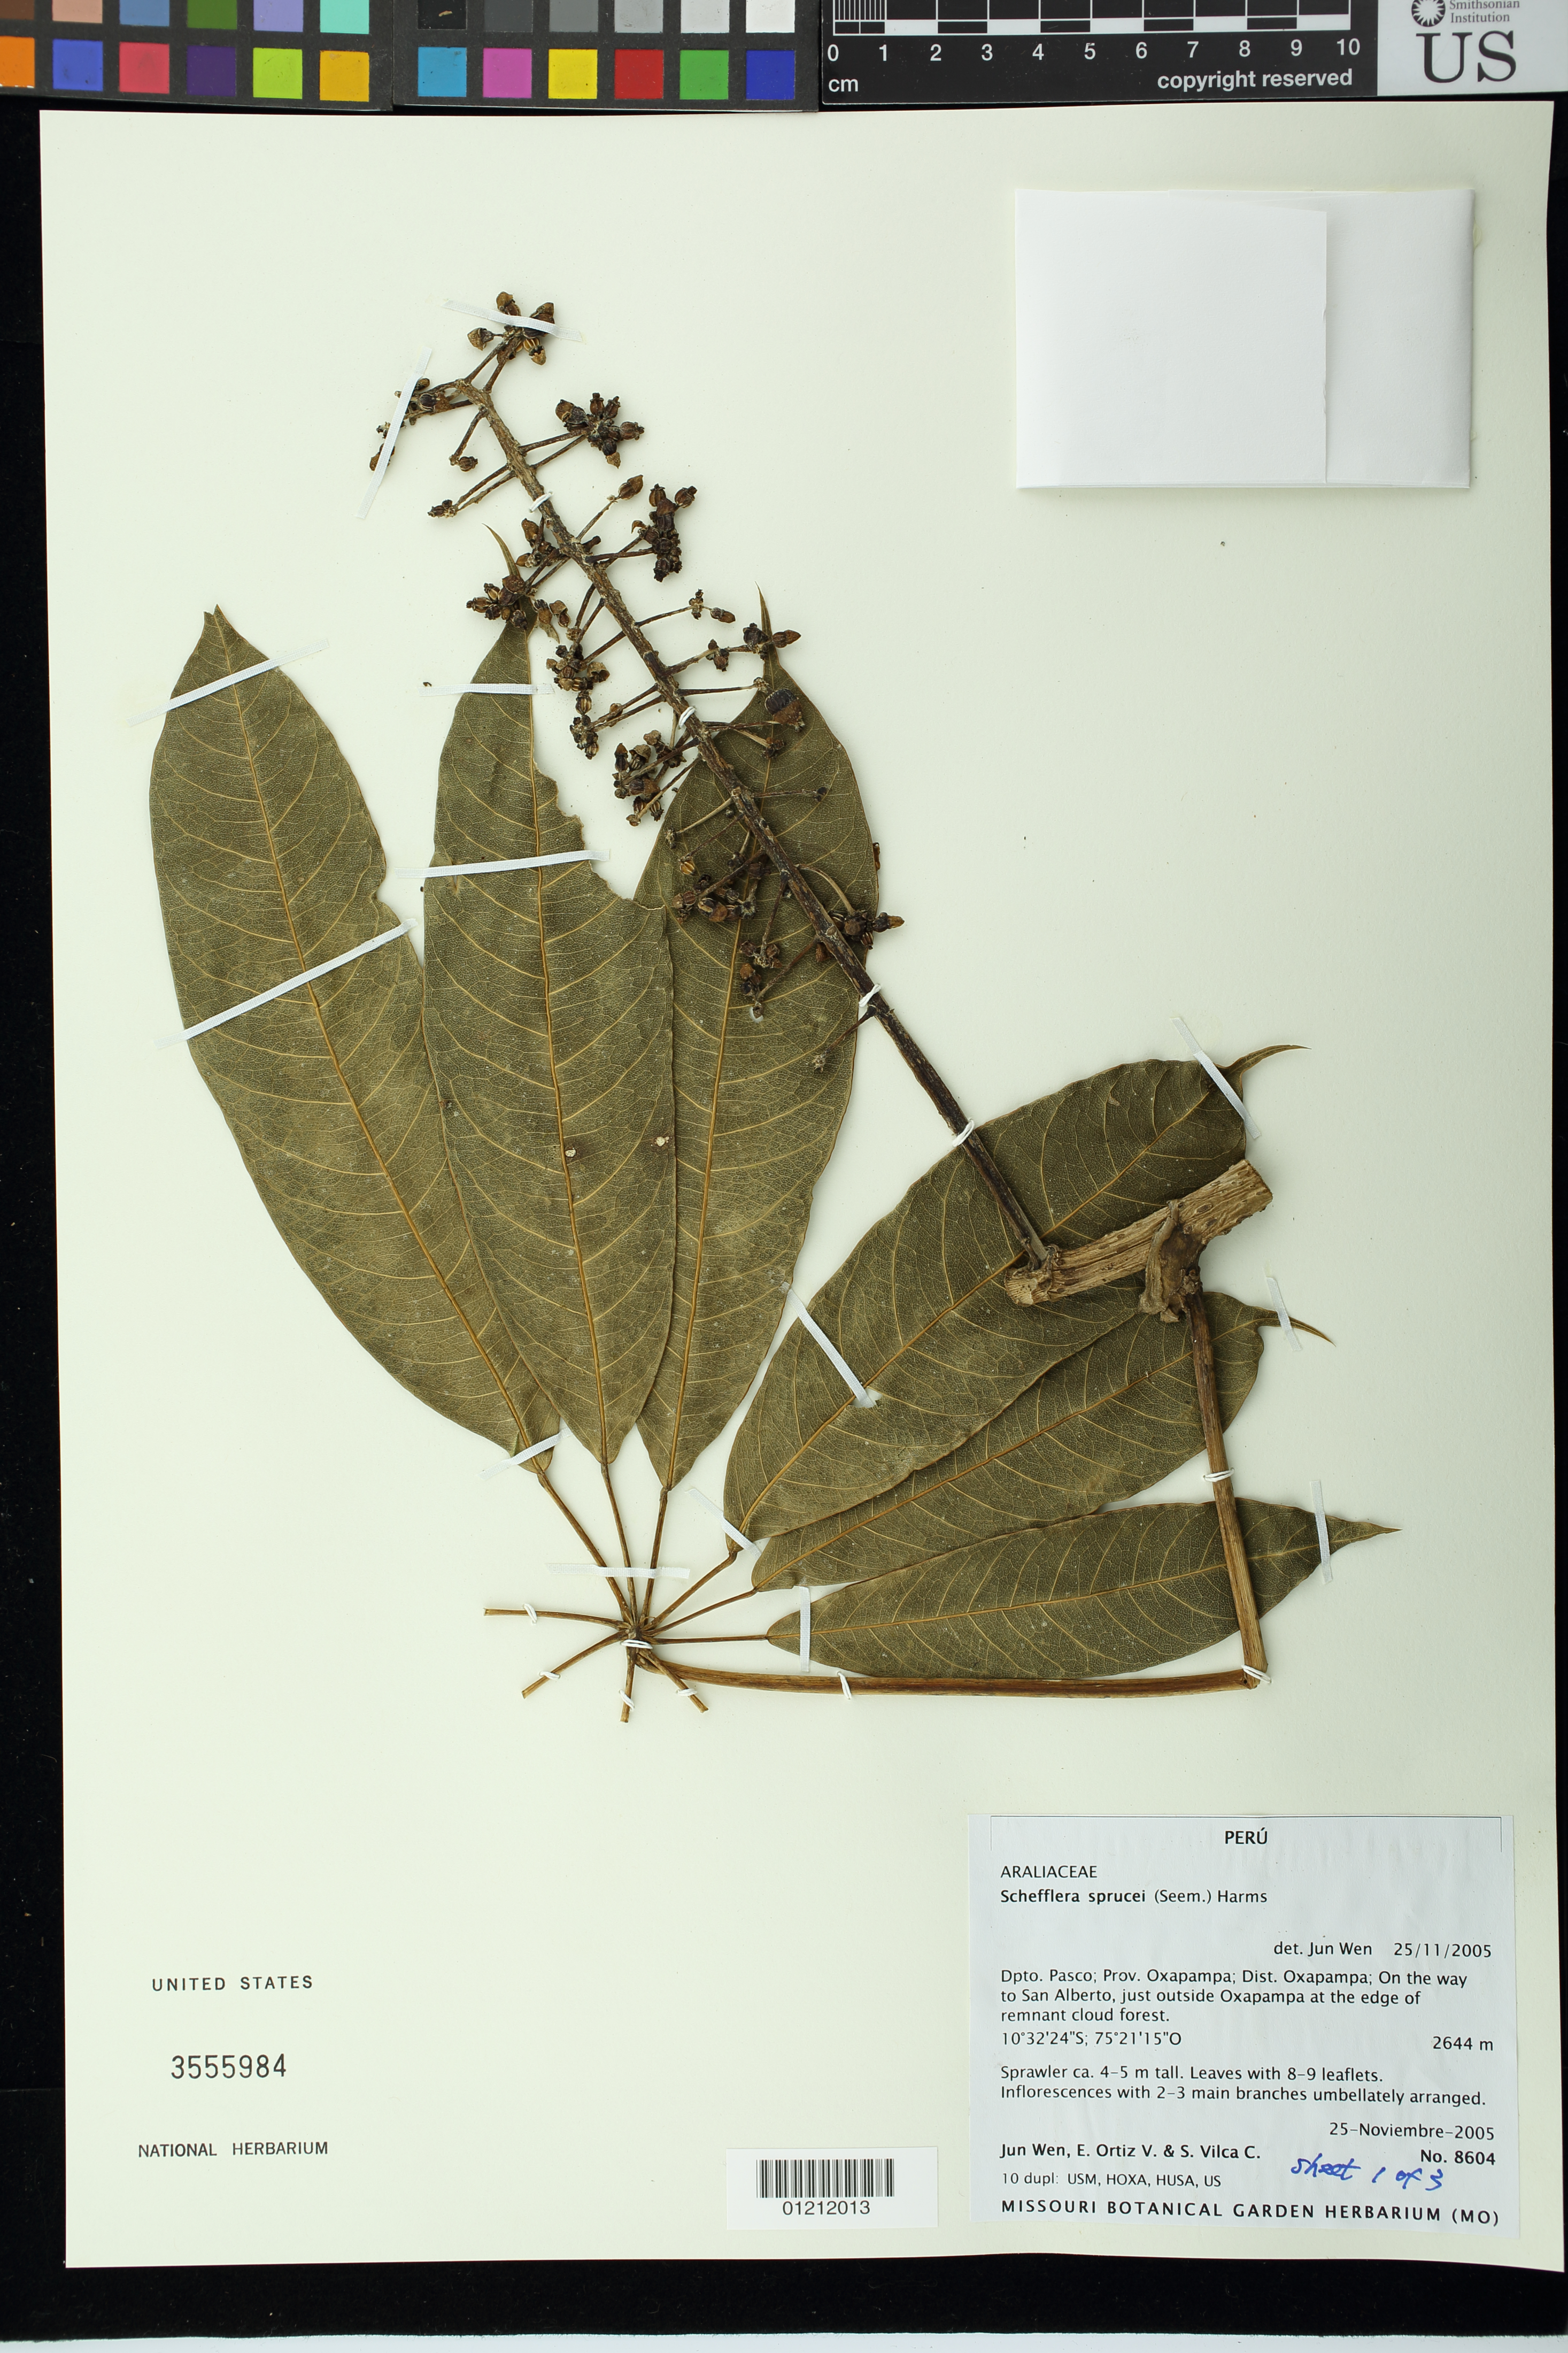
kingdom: Plantae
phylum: Tracheophyta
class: Magnoliopsida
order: Apiales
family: Araliaceae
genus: Schefflera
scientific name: Schefflera sprucei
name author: (Seem.) Harms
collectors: J. Wen, E. Ortiz V. & S. Vilca C.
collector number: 8604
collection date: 2005-11-25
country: Peru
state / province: Pasco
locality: Prov. Oxapampa; Dist. Oxapampa; On the way to San Alberto, just outside Oxapampa at the edge of remnant clout forest.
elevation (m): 2644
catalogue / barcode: US 3555984